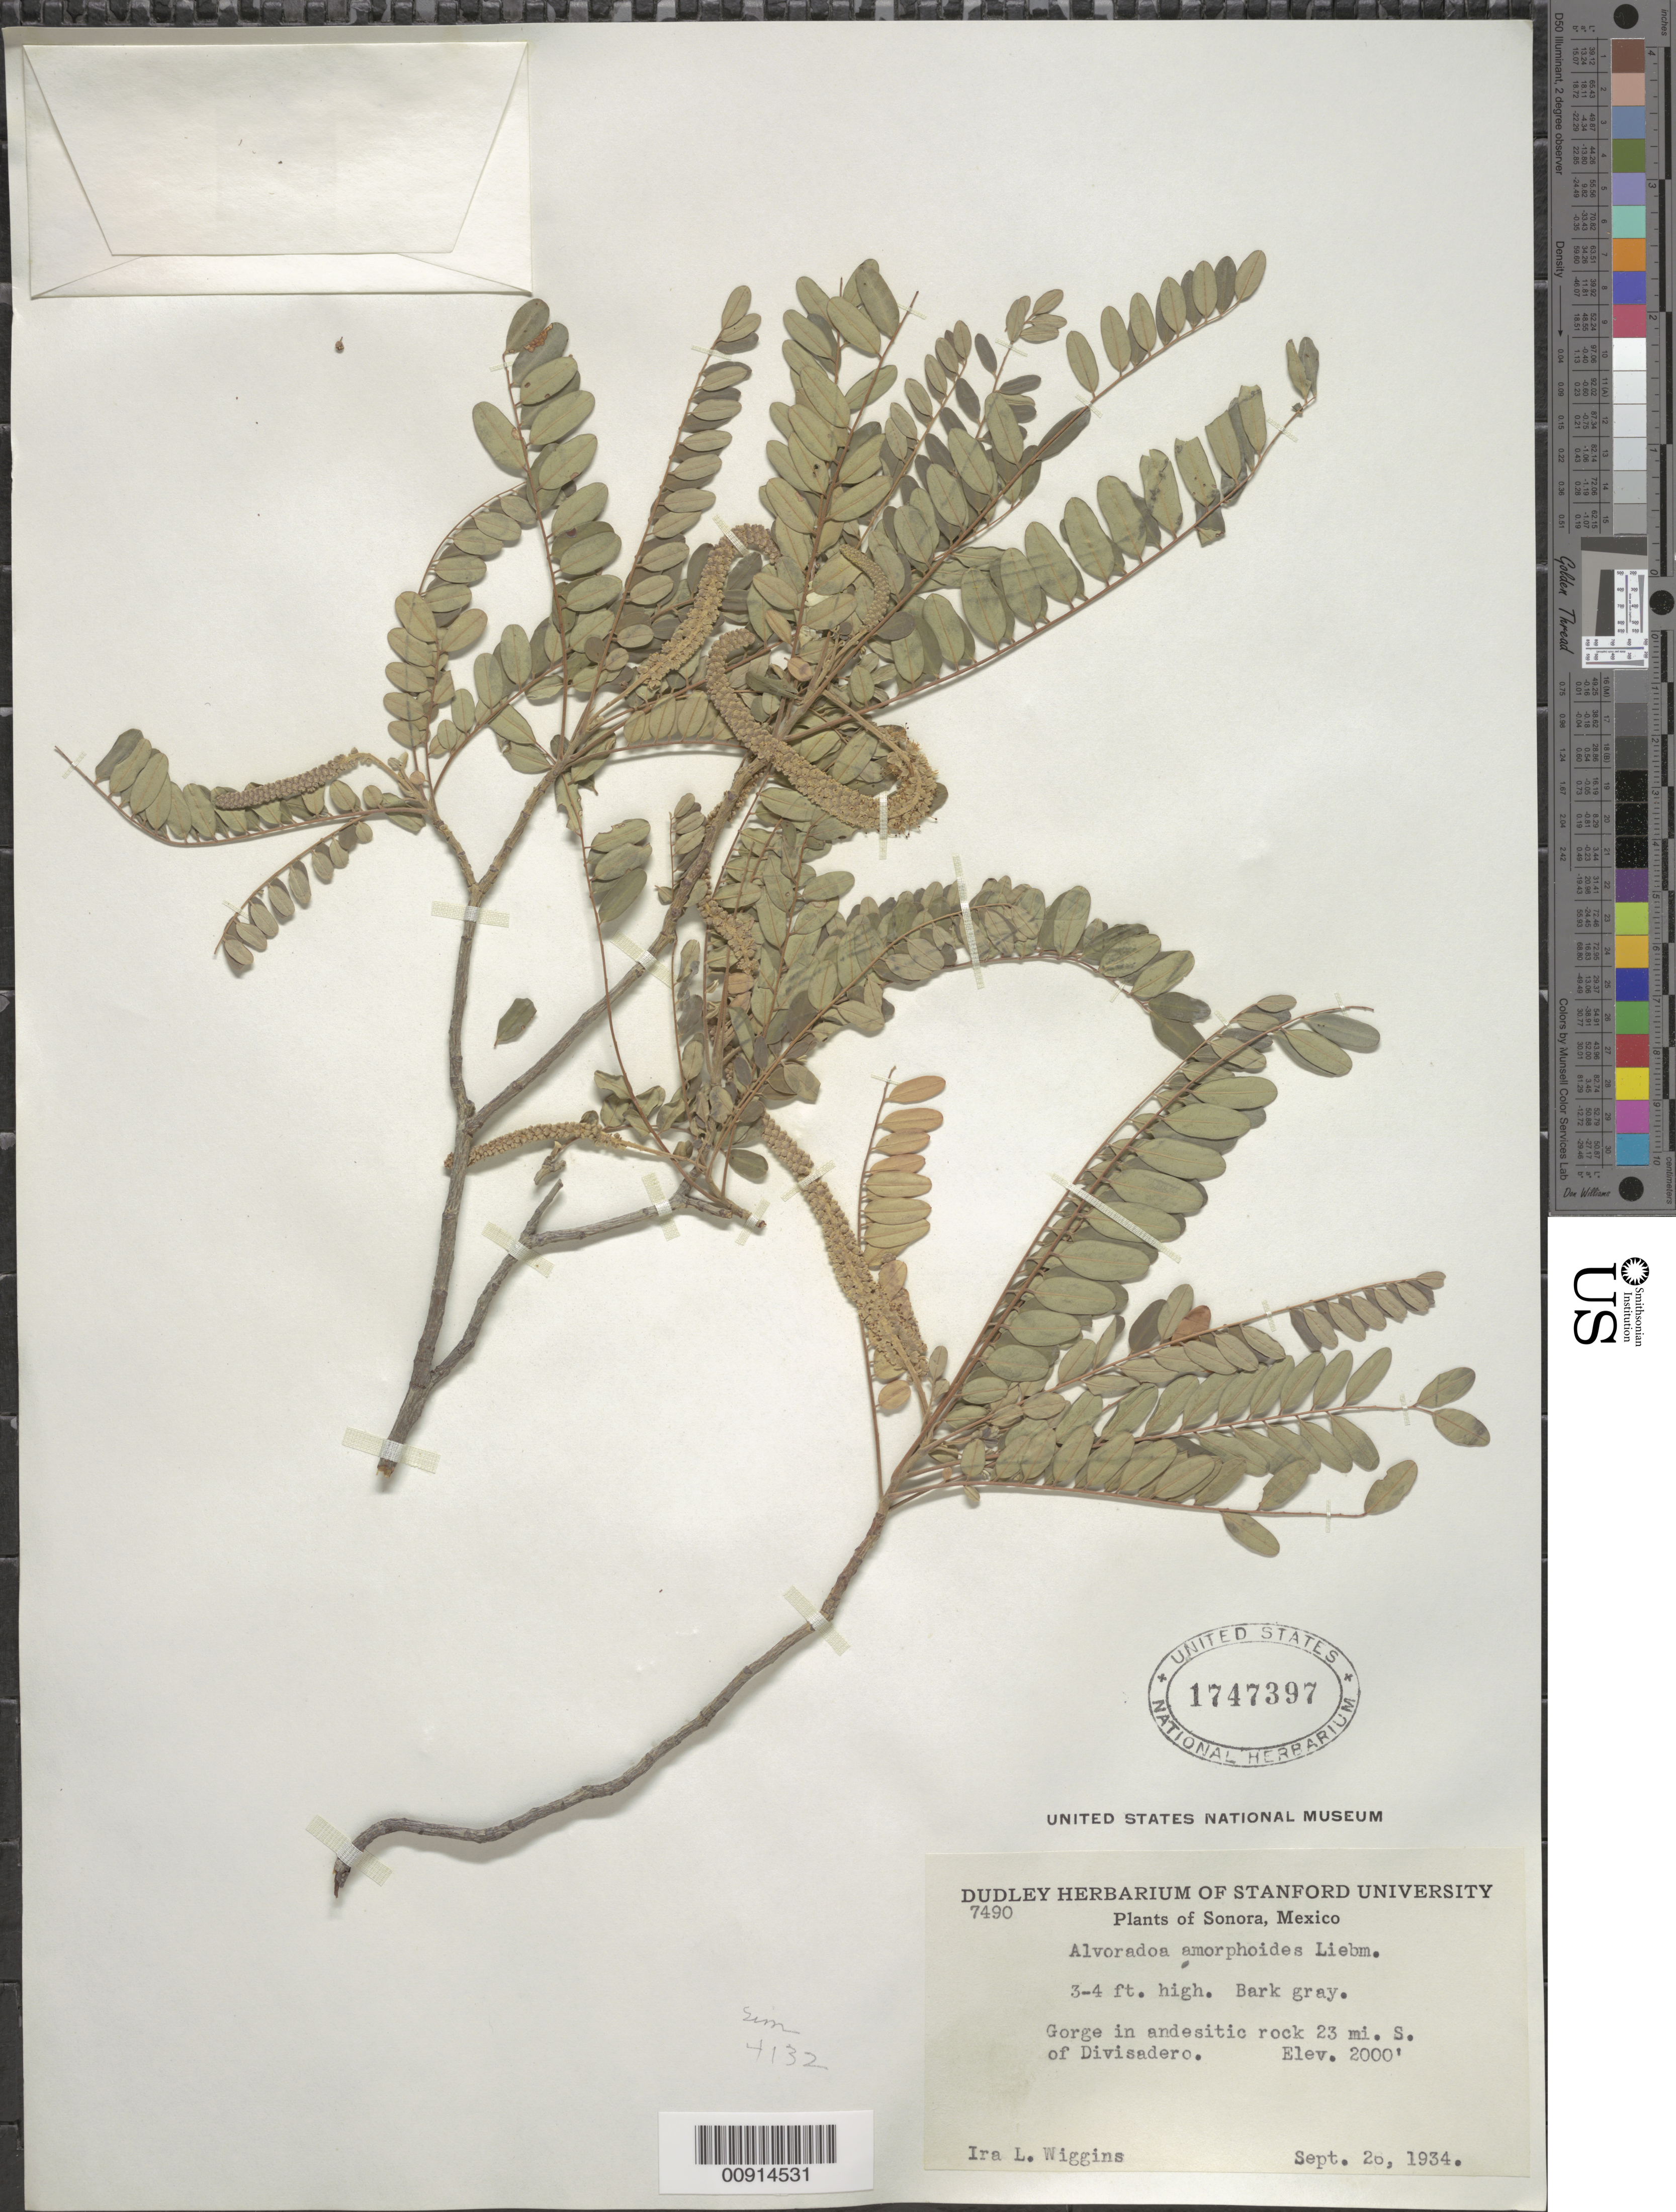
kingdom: Plantae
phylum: Tracheophyta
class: Magnoliopsida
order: Picramniales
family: Picramniaceae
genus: Alvaradoa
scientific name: Alvaradoa amorphoides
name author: Liebm.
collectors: I. L. Wiggins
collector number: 7490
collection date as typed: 26 Sep 1934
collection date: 1934-09-26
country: Mexico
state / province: Sonora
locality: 23 mi. S of Divisadero, Sonora.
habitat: Gorge in adesitic rock.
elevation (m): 610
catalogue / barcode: US 1747397